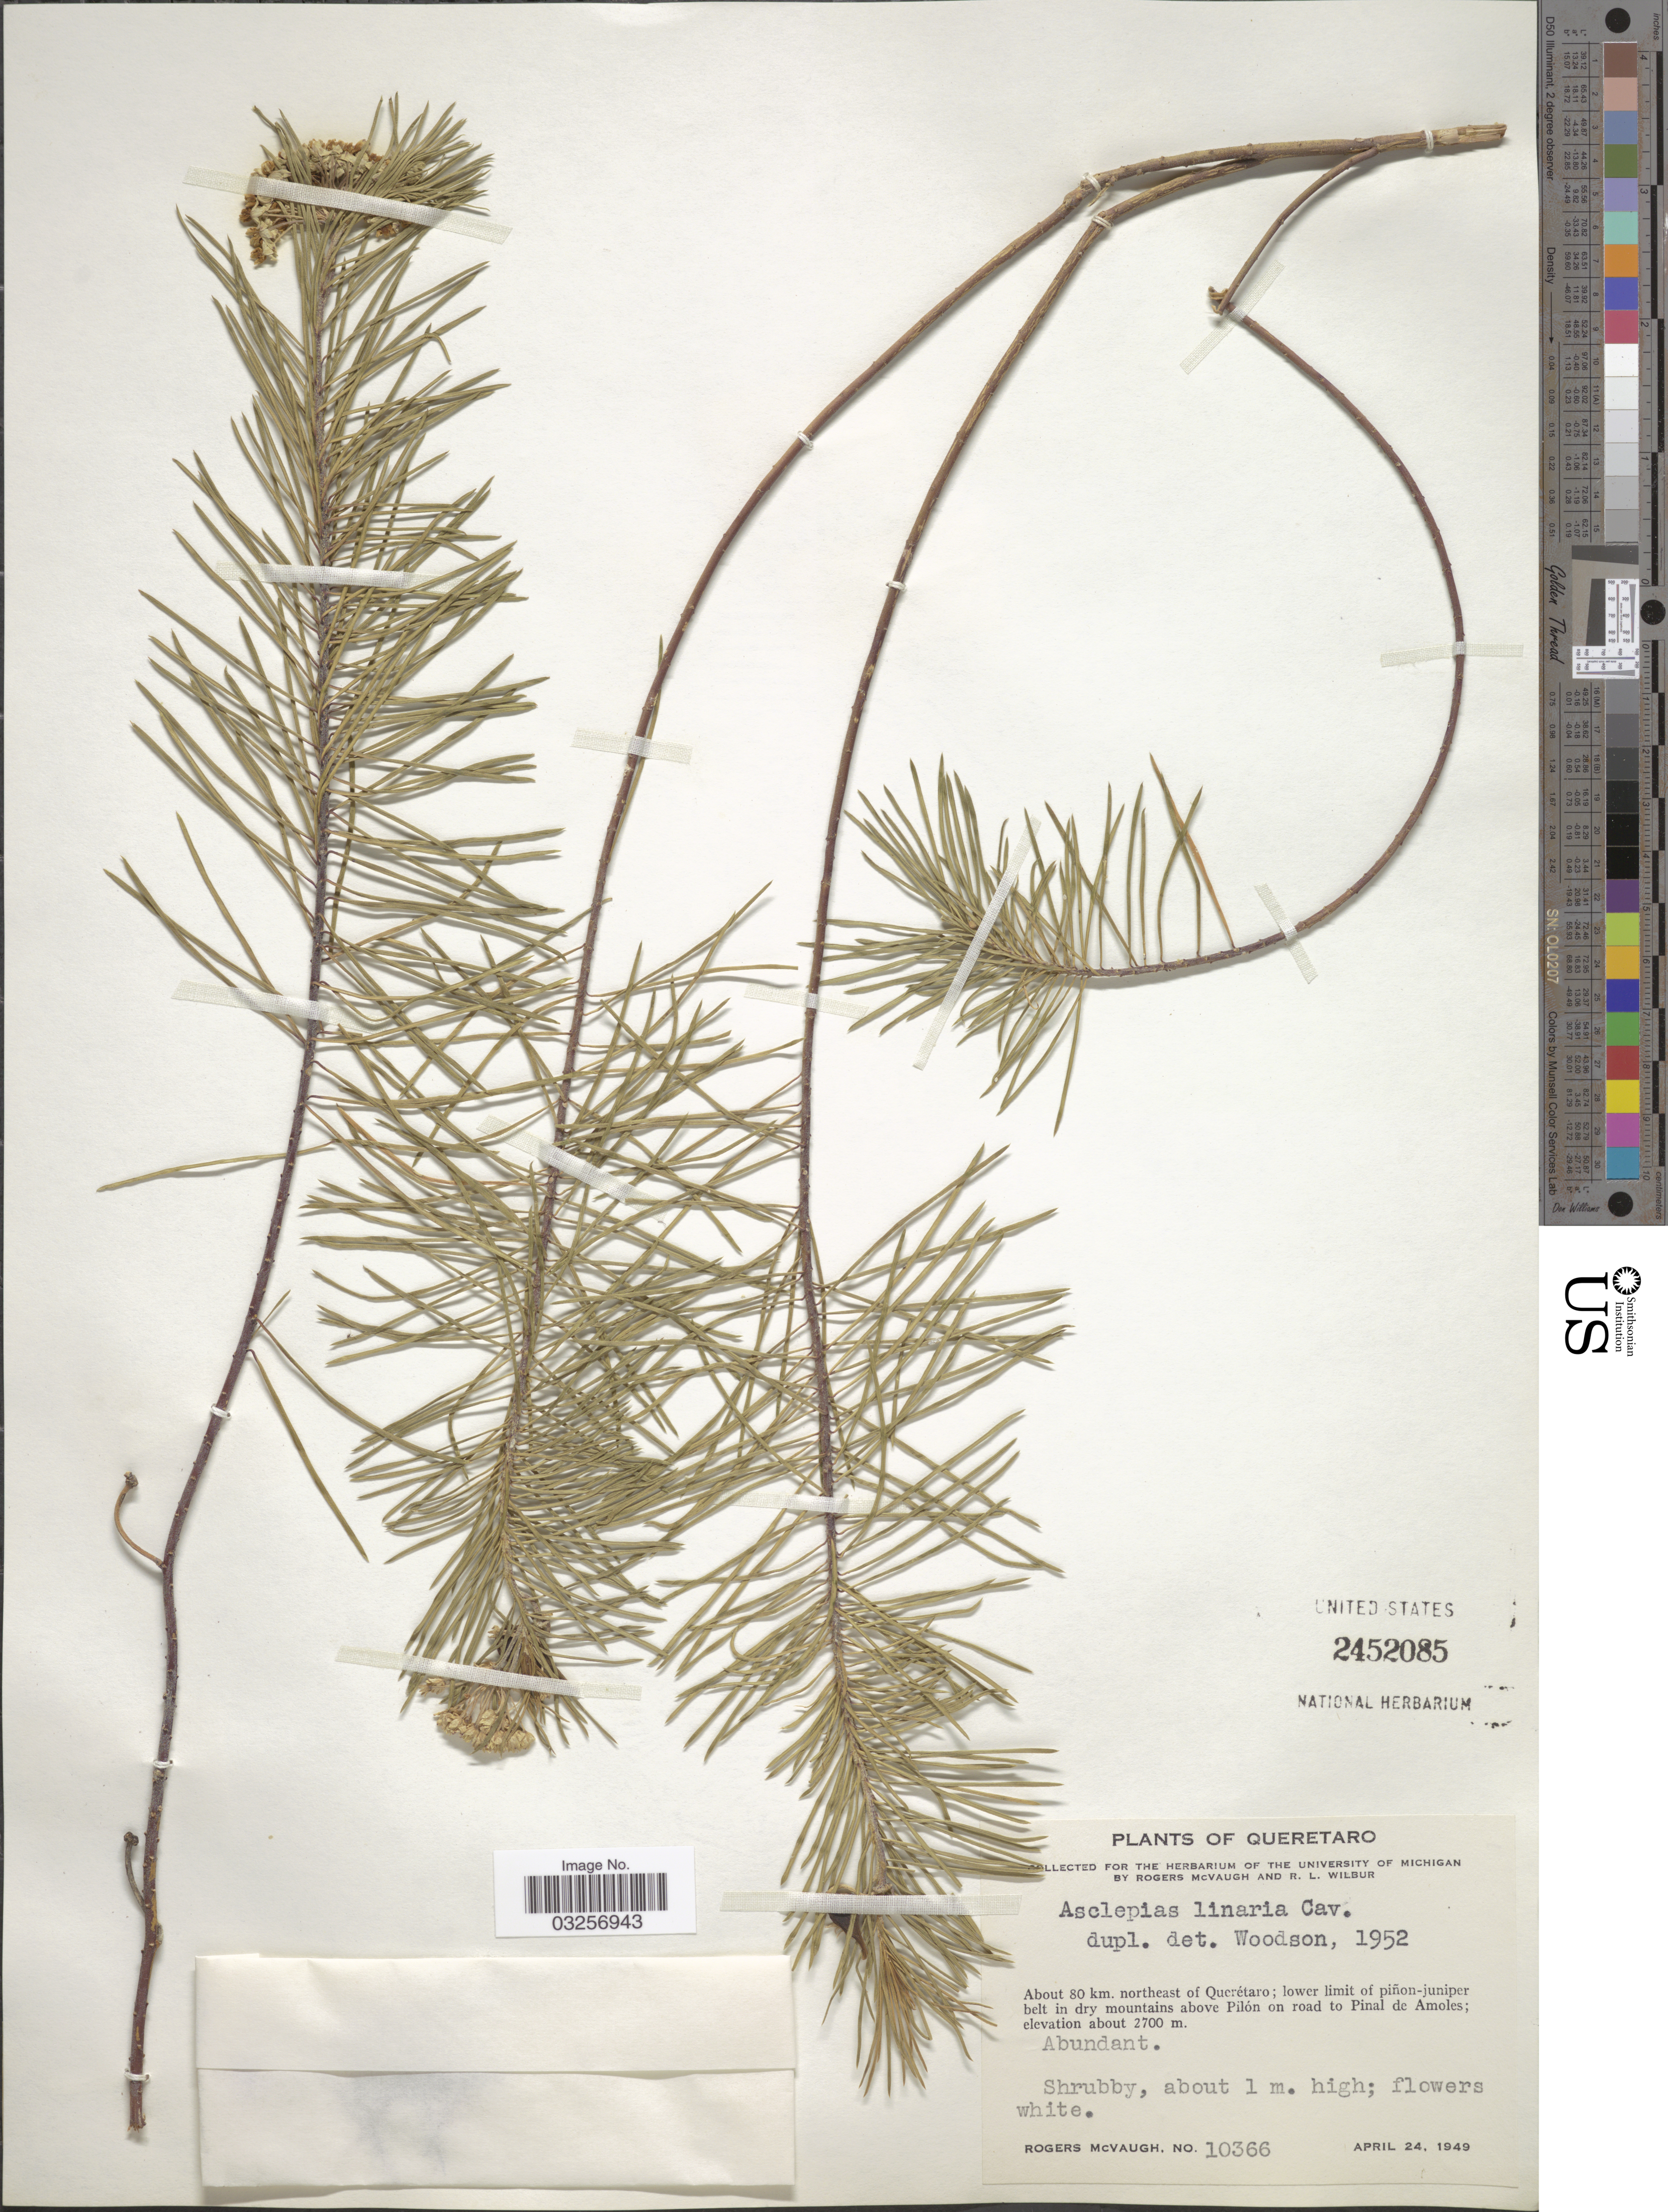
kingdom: Plantae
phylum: Tracheophyta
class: Magnoliopsida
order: Gentianales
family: Apocynaceae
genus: Asclepias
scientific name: Asclepias linaria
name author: Cav.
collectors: R. McVaugh & R. L. Wilbur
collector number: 10366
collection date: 1949-04-24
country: Mexico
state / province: Querétaro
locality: About 80 km. northeast of Querétaro; lower limit of piñon-juniper belt in dry mountains above Pilón on road to Pinal de Amoles.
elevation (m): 2700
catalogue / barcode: US 2452085